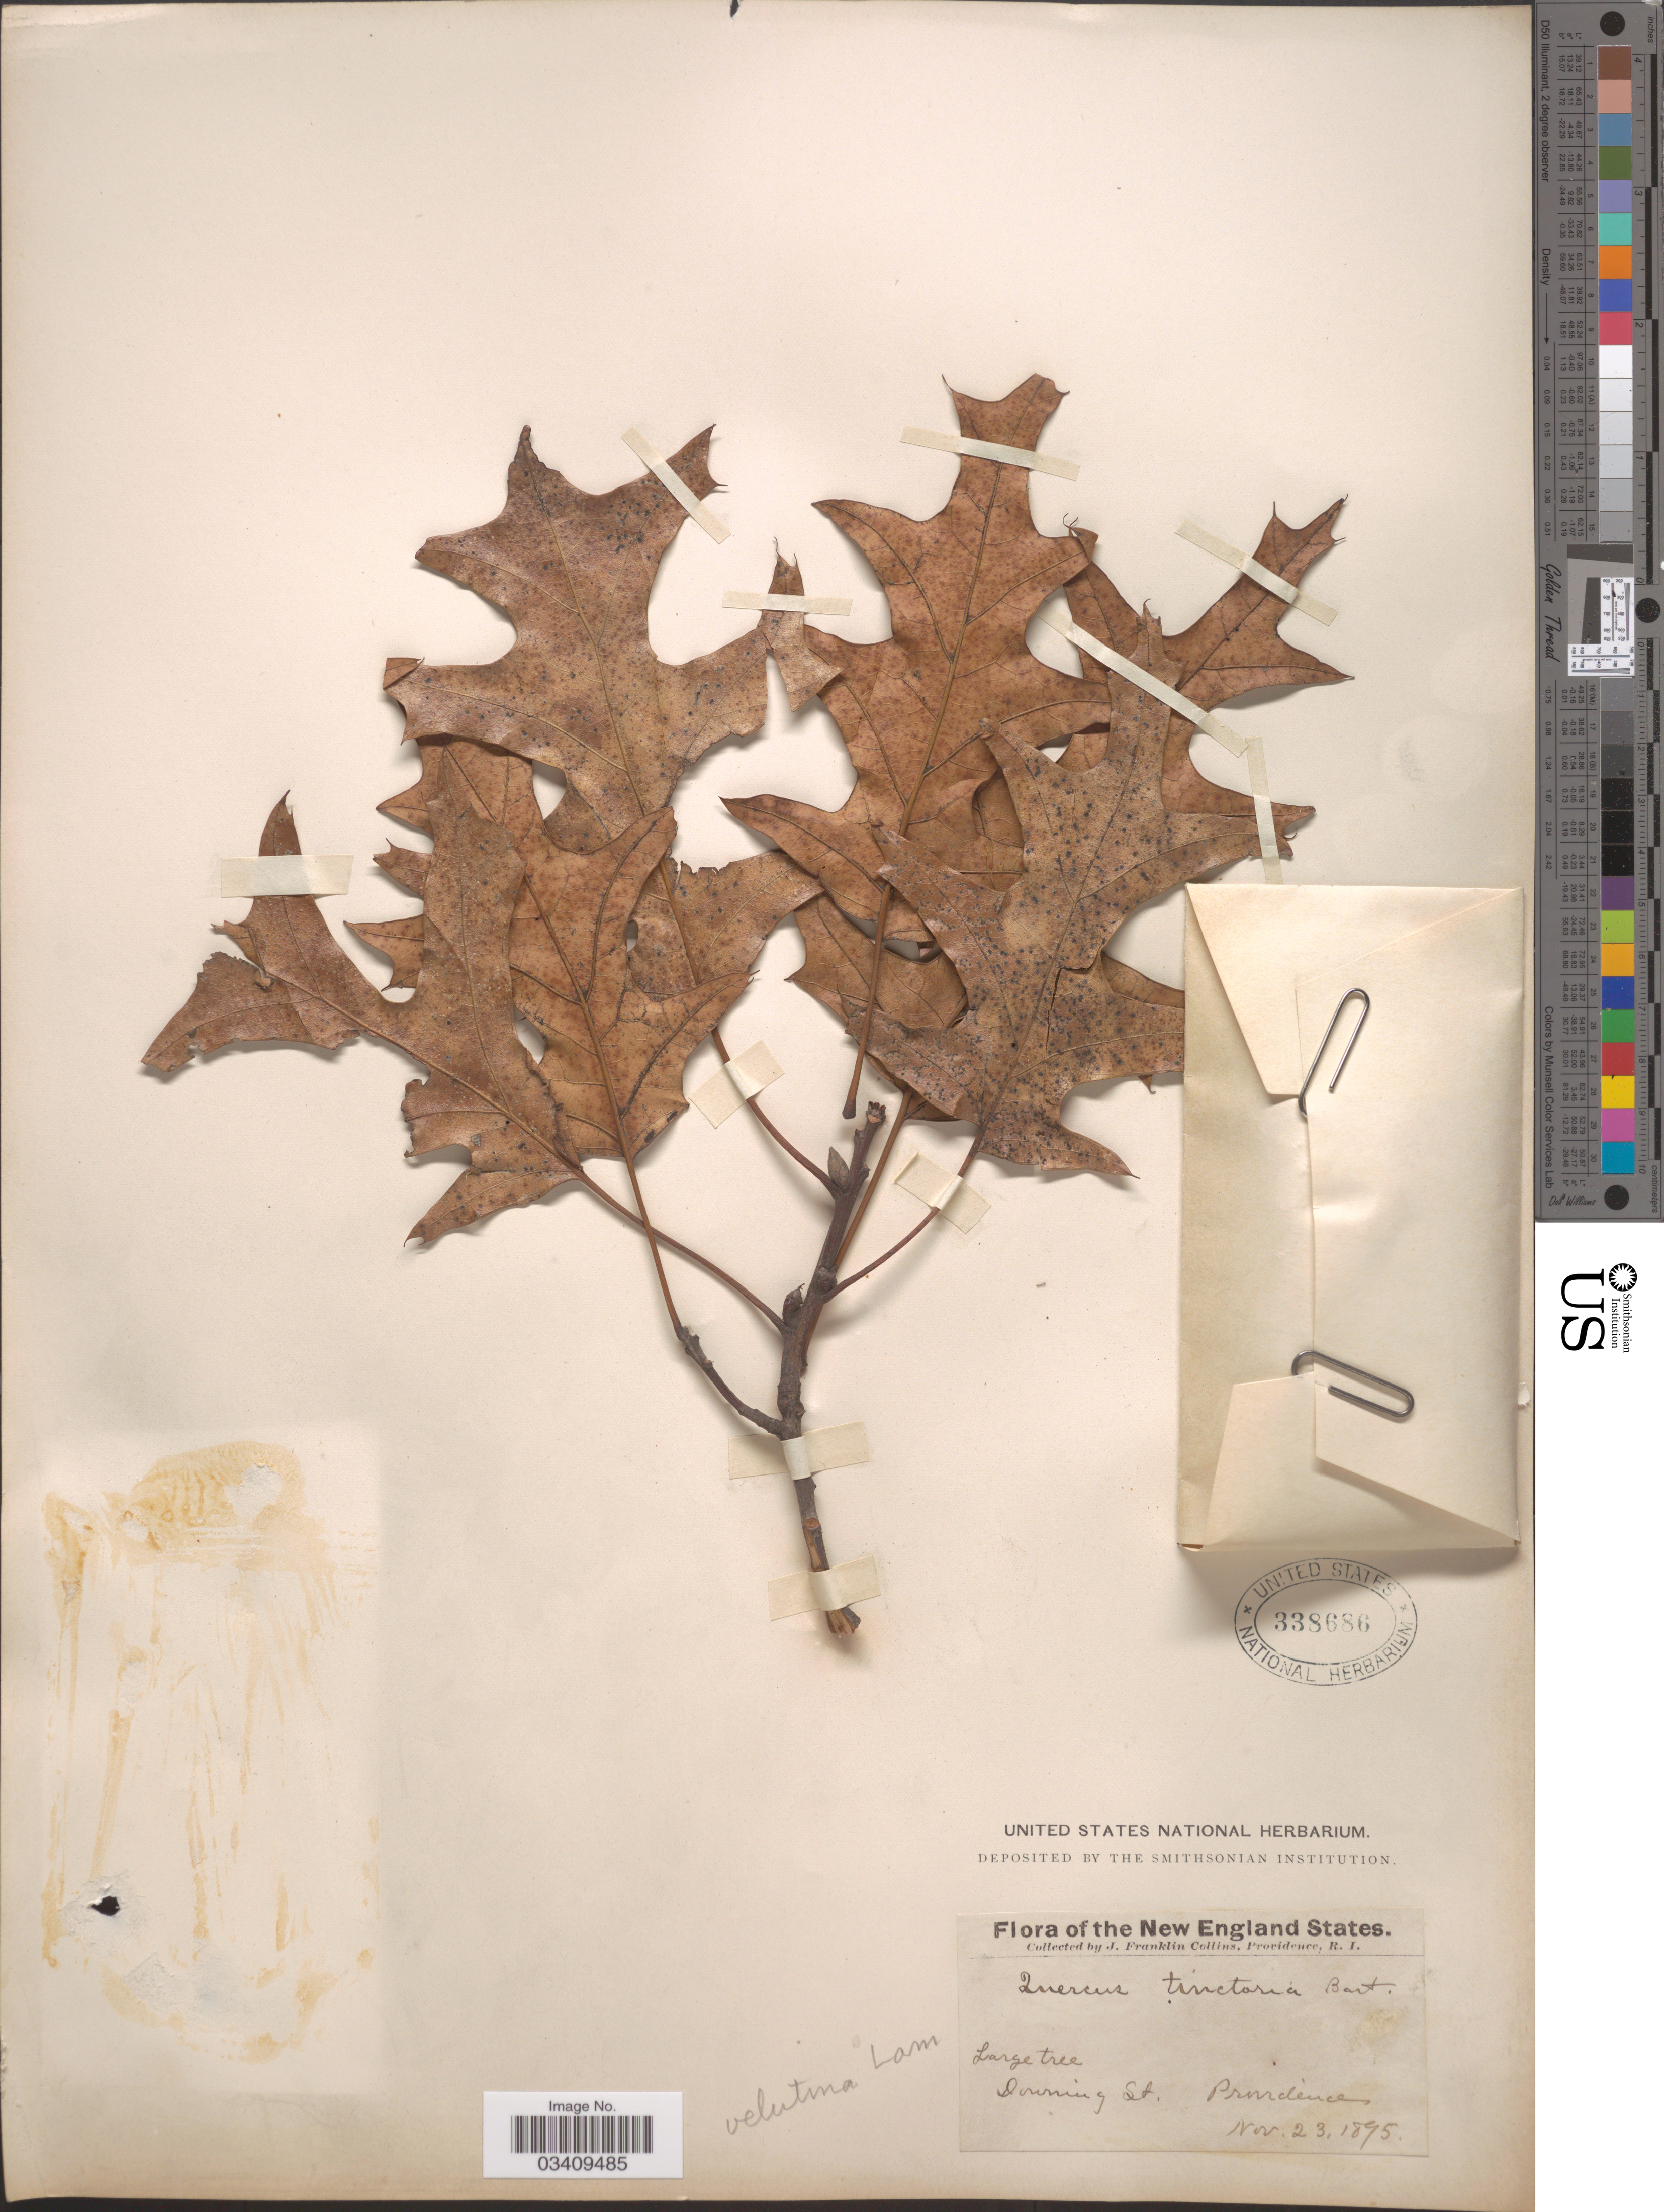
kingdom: Plantae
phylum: Tracheophyta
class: Magnoliopsida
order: Fagales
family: Fagaceae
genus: Quercus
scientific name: Quercus velutina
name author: Lam.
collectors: J. Collins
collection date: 1895-11-23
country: United States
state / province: Rhode Island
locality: New England States. Downing St. Providence.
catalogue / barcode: US 338686